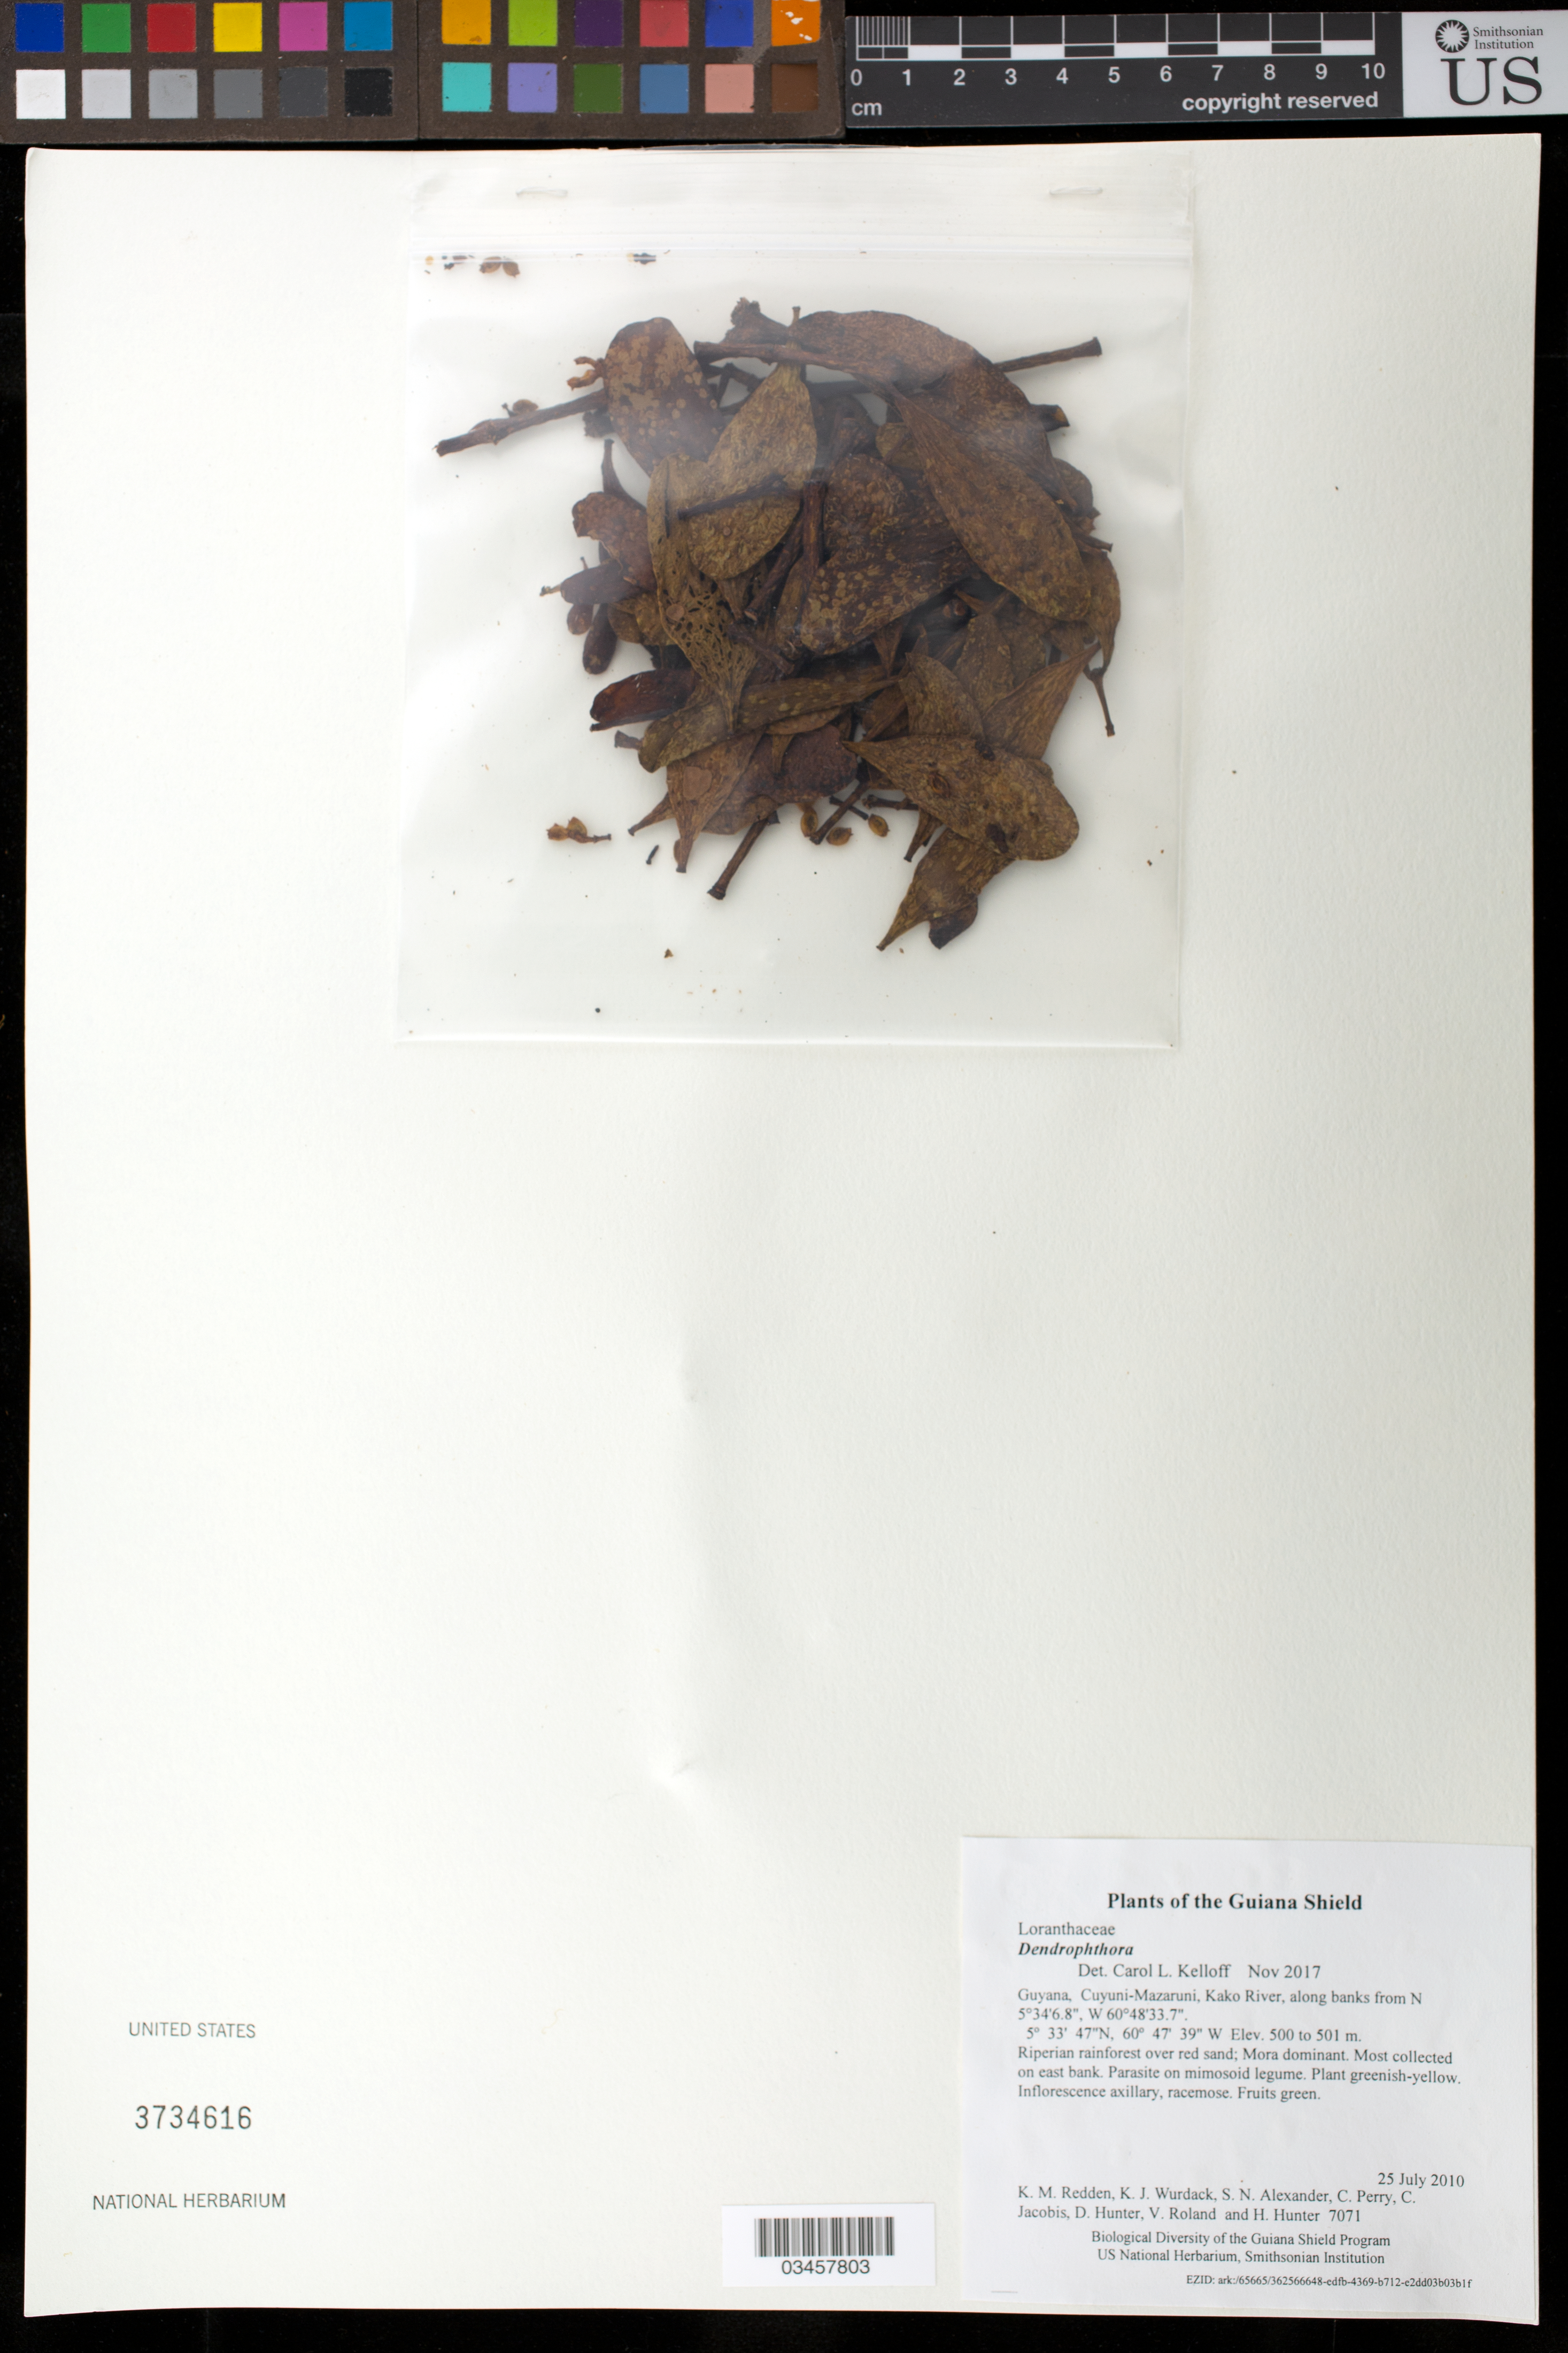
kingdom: Plantae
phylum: Tracheophyta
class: Magnoliopsida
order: Santalales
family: Viscaceae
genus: Dendrophthora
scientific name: Dendrophthora sp.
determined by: Kelloff, Carol L.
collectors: K. M. Redden, K. Wurdack, S. N. Alexander, C. Perry, C. Jacobis, D. Hunter, V. Roland & H. Hunter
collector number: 7071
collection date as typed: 25 July 2010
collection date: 2010-07-25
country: Guyana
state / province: Cuyuni-Mazaruni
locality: Kako River, along banks from N 5°34'6.8", W 60°48'33.7"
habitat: Riperian rainforest over red sand; Mora dominant. Most collected on east bank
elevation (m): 500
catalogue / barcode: US 3734616